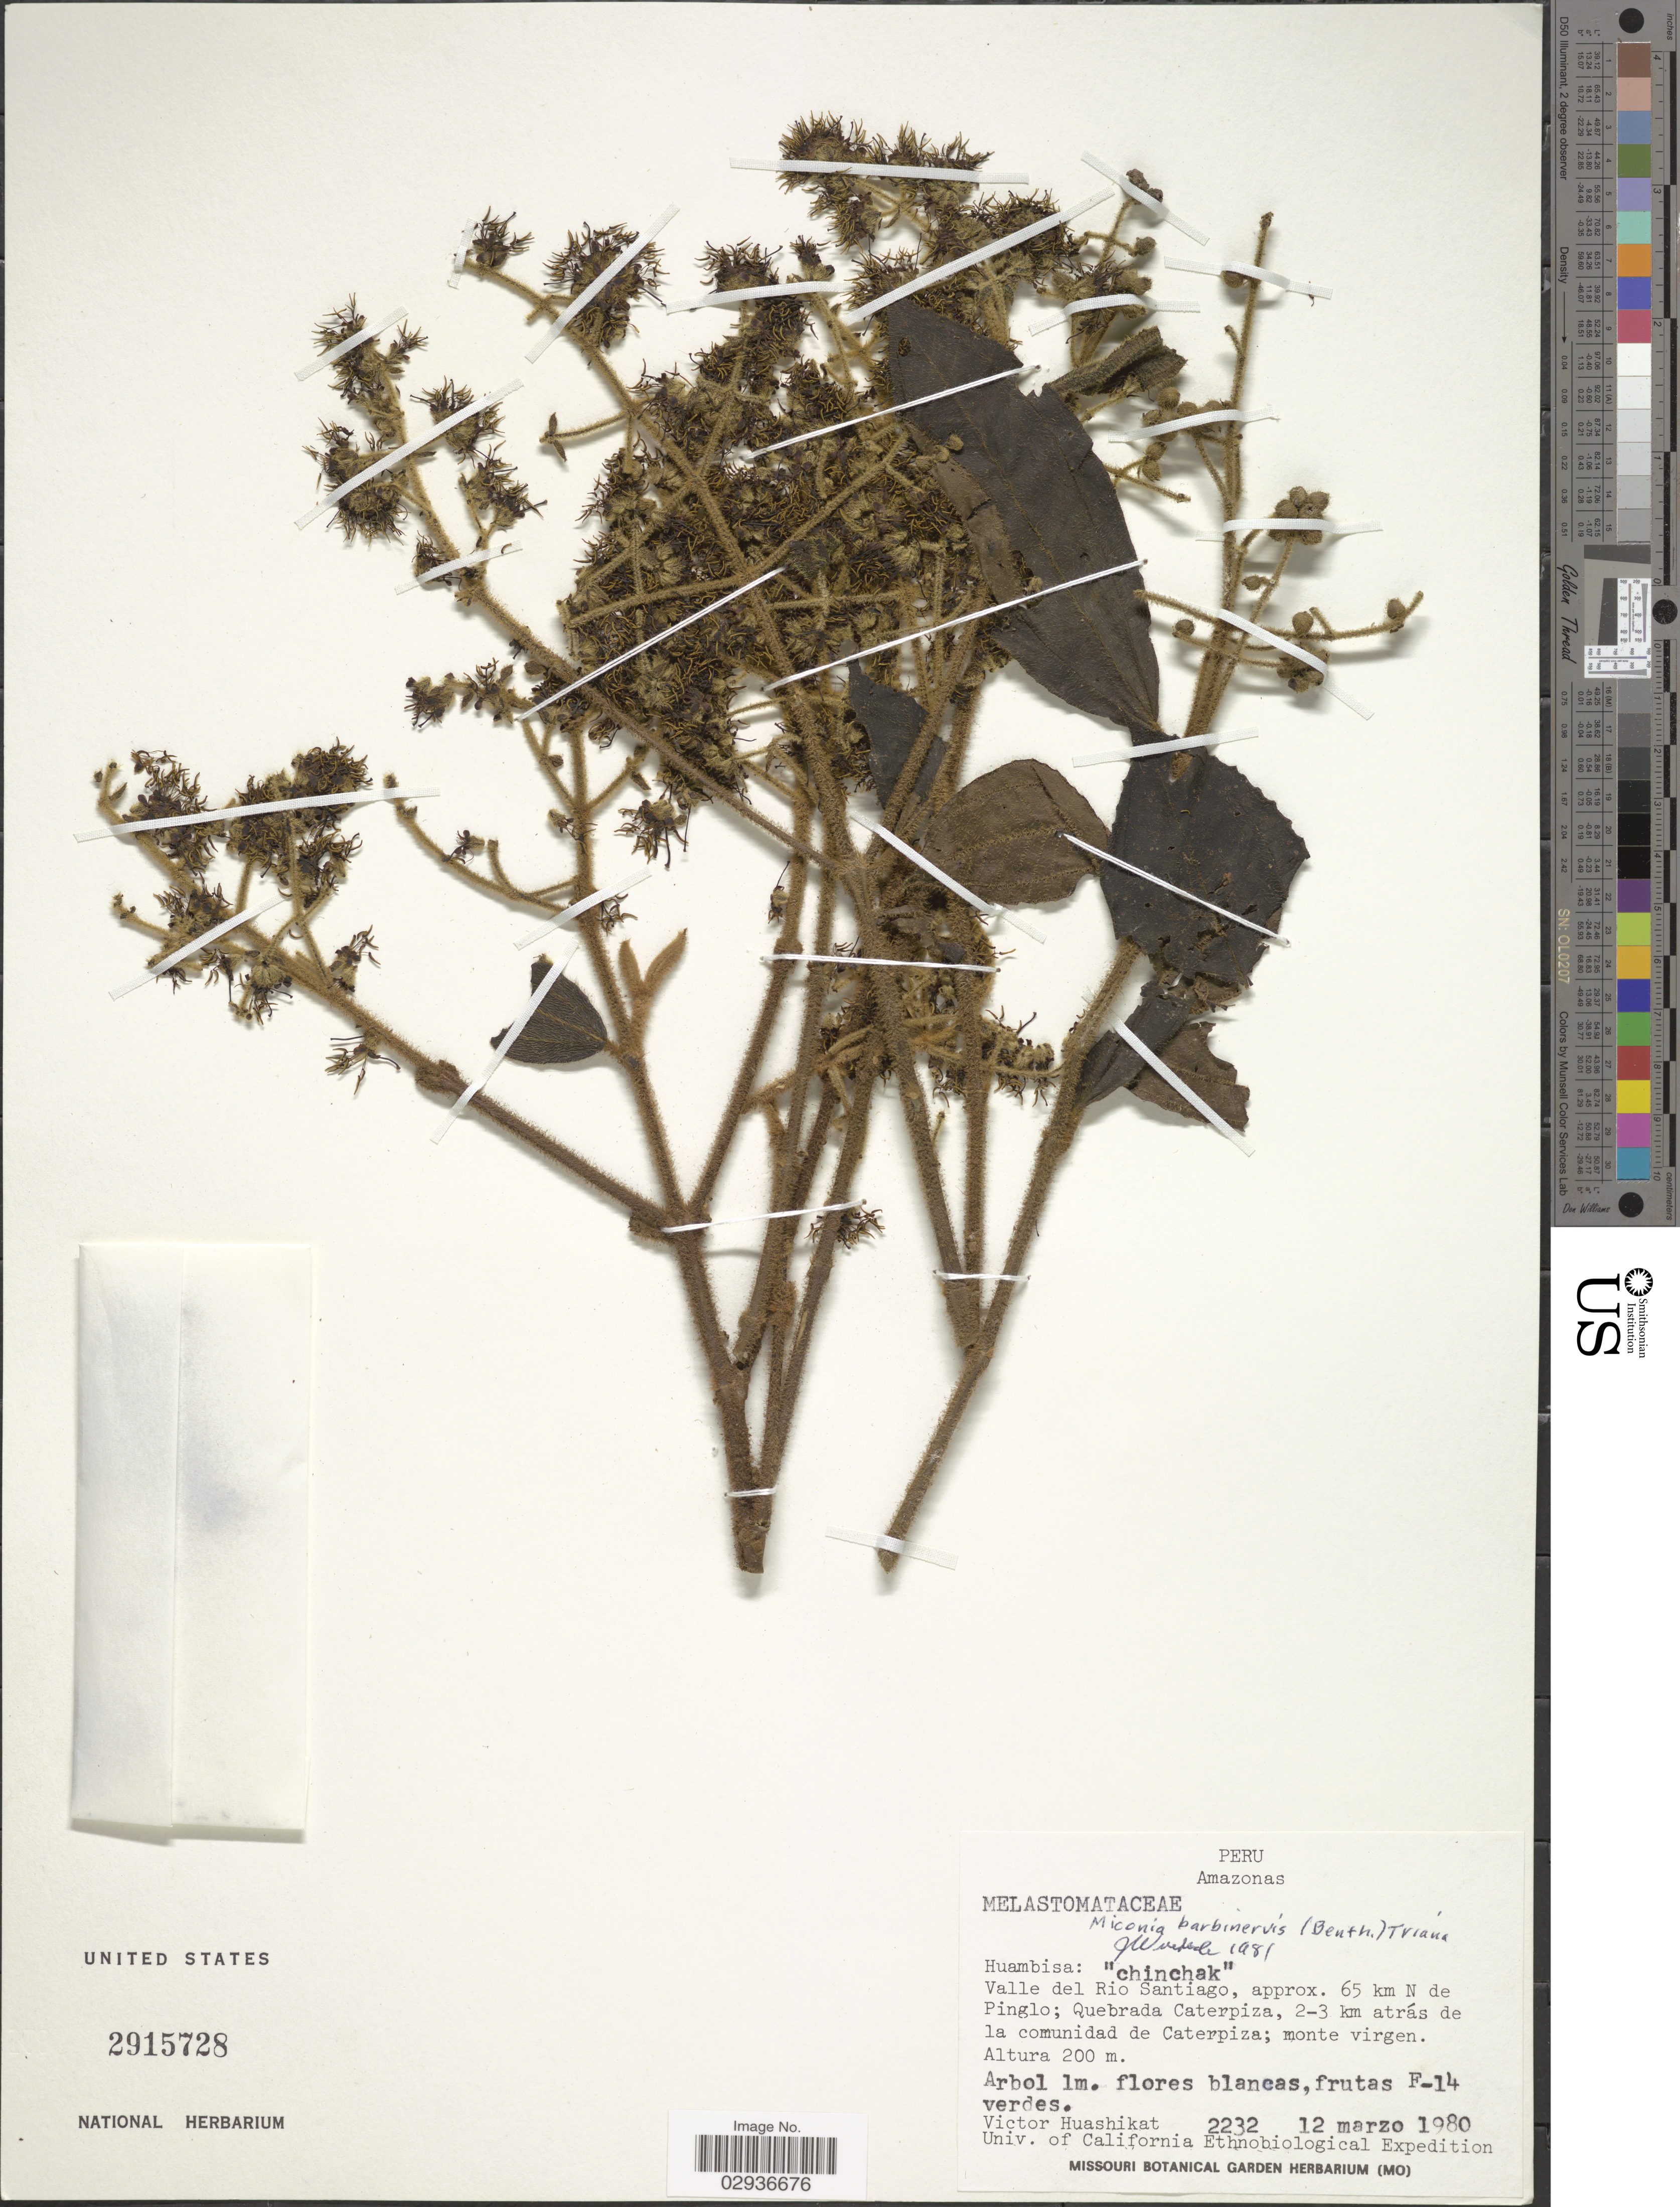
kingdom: Plantae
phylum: Tracheophyta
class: Magnoliopsida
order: Myrtales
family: Melastomataceae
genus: Miconia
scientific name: Miconia barbinervis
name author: (Benth.) Triana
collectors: V. Huashikat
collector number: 2232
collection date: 1980-03-12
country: Peru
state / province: Amazonas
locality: Valle del Rio Santiago, approx. 65 km N de Pinglo; Quebrada Caterpiz, 2-3 km atrás de la comunidad de Caterpiza; monte virgen.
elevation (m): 200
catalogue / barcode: US 2915728